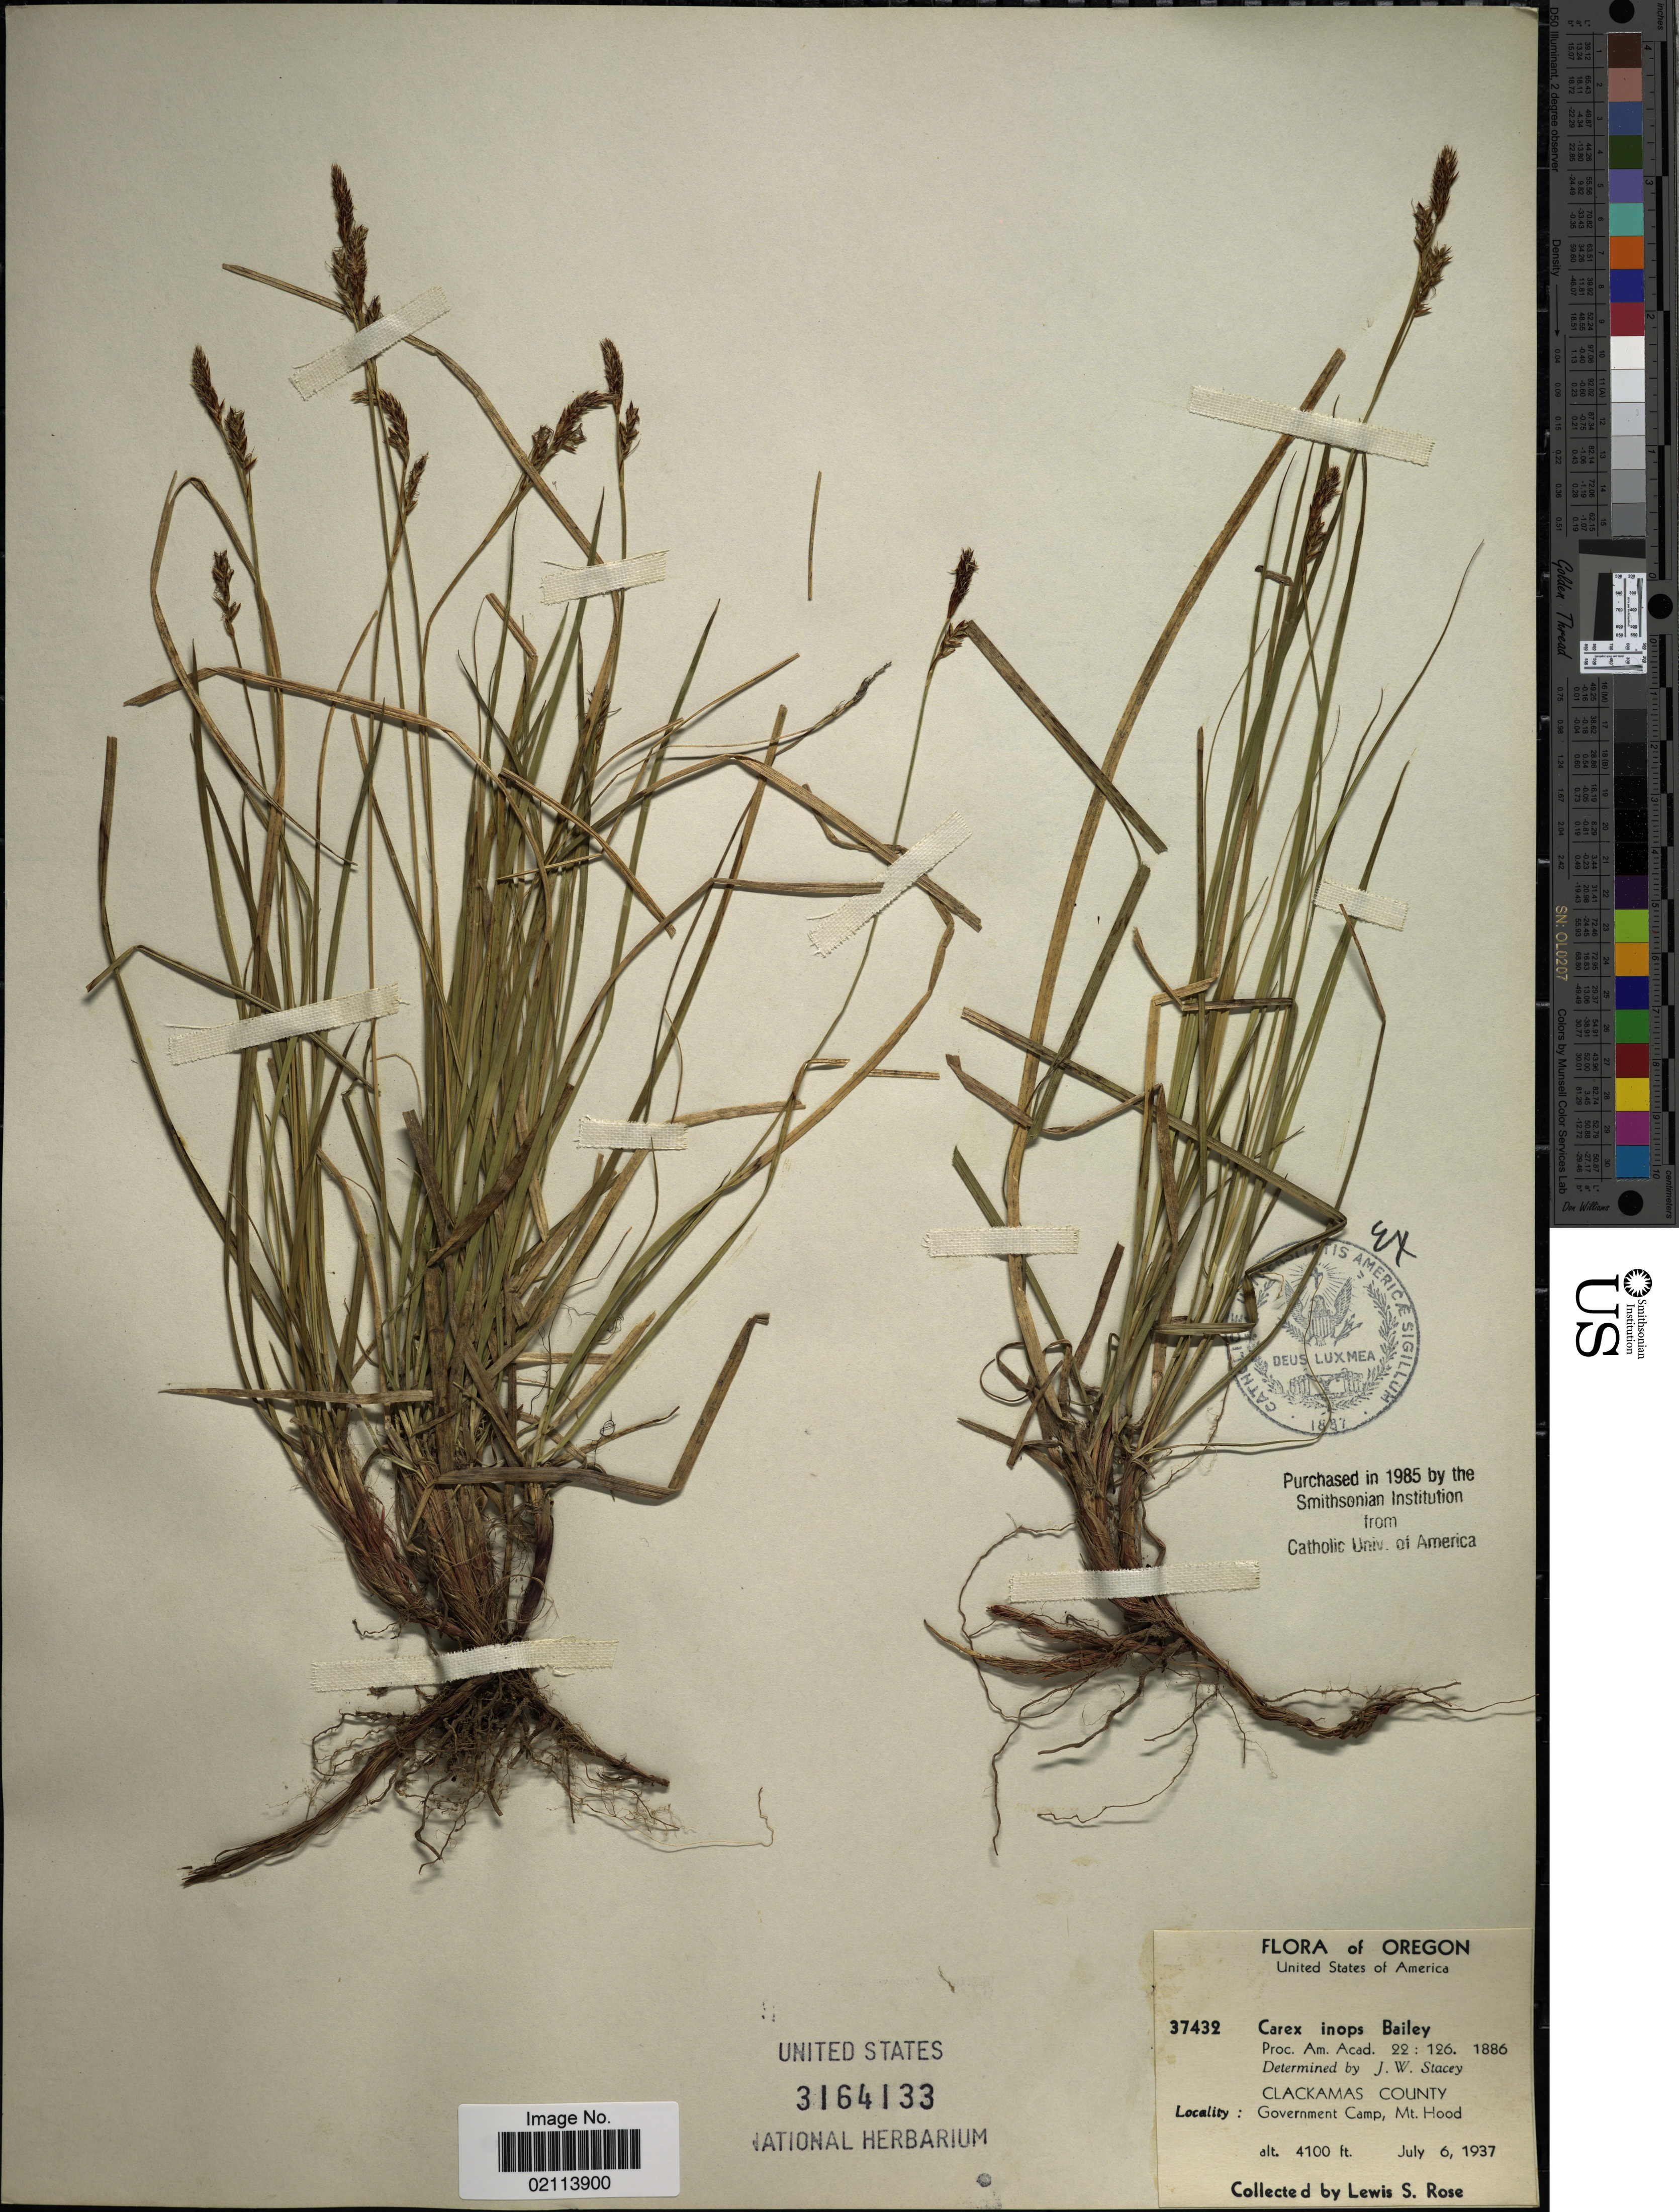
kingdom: Plantae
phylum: Tracheophyta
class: Liliopsida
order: Poales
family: Cyperaceae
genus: Carex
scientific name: Carex inops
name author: L.H. Bailey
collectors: L. S. Rose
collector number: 37432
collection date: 1937-07-06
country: United States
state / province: Oregon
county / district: Clackamas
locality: Clackamas County, Government Camp, Mt. Hood.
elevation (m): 1250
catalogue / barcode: US 3164133